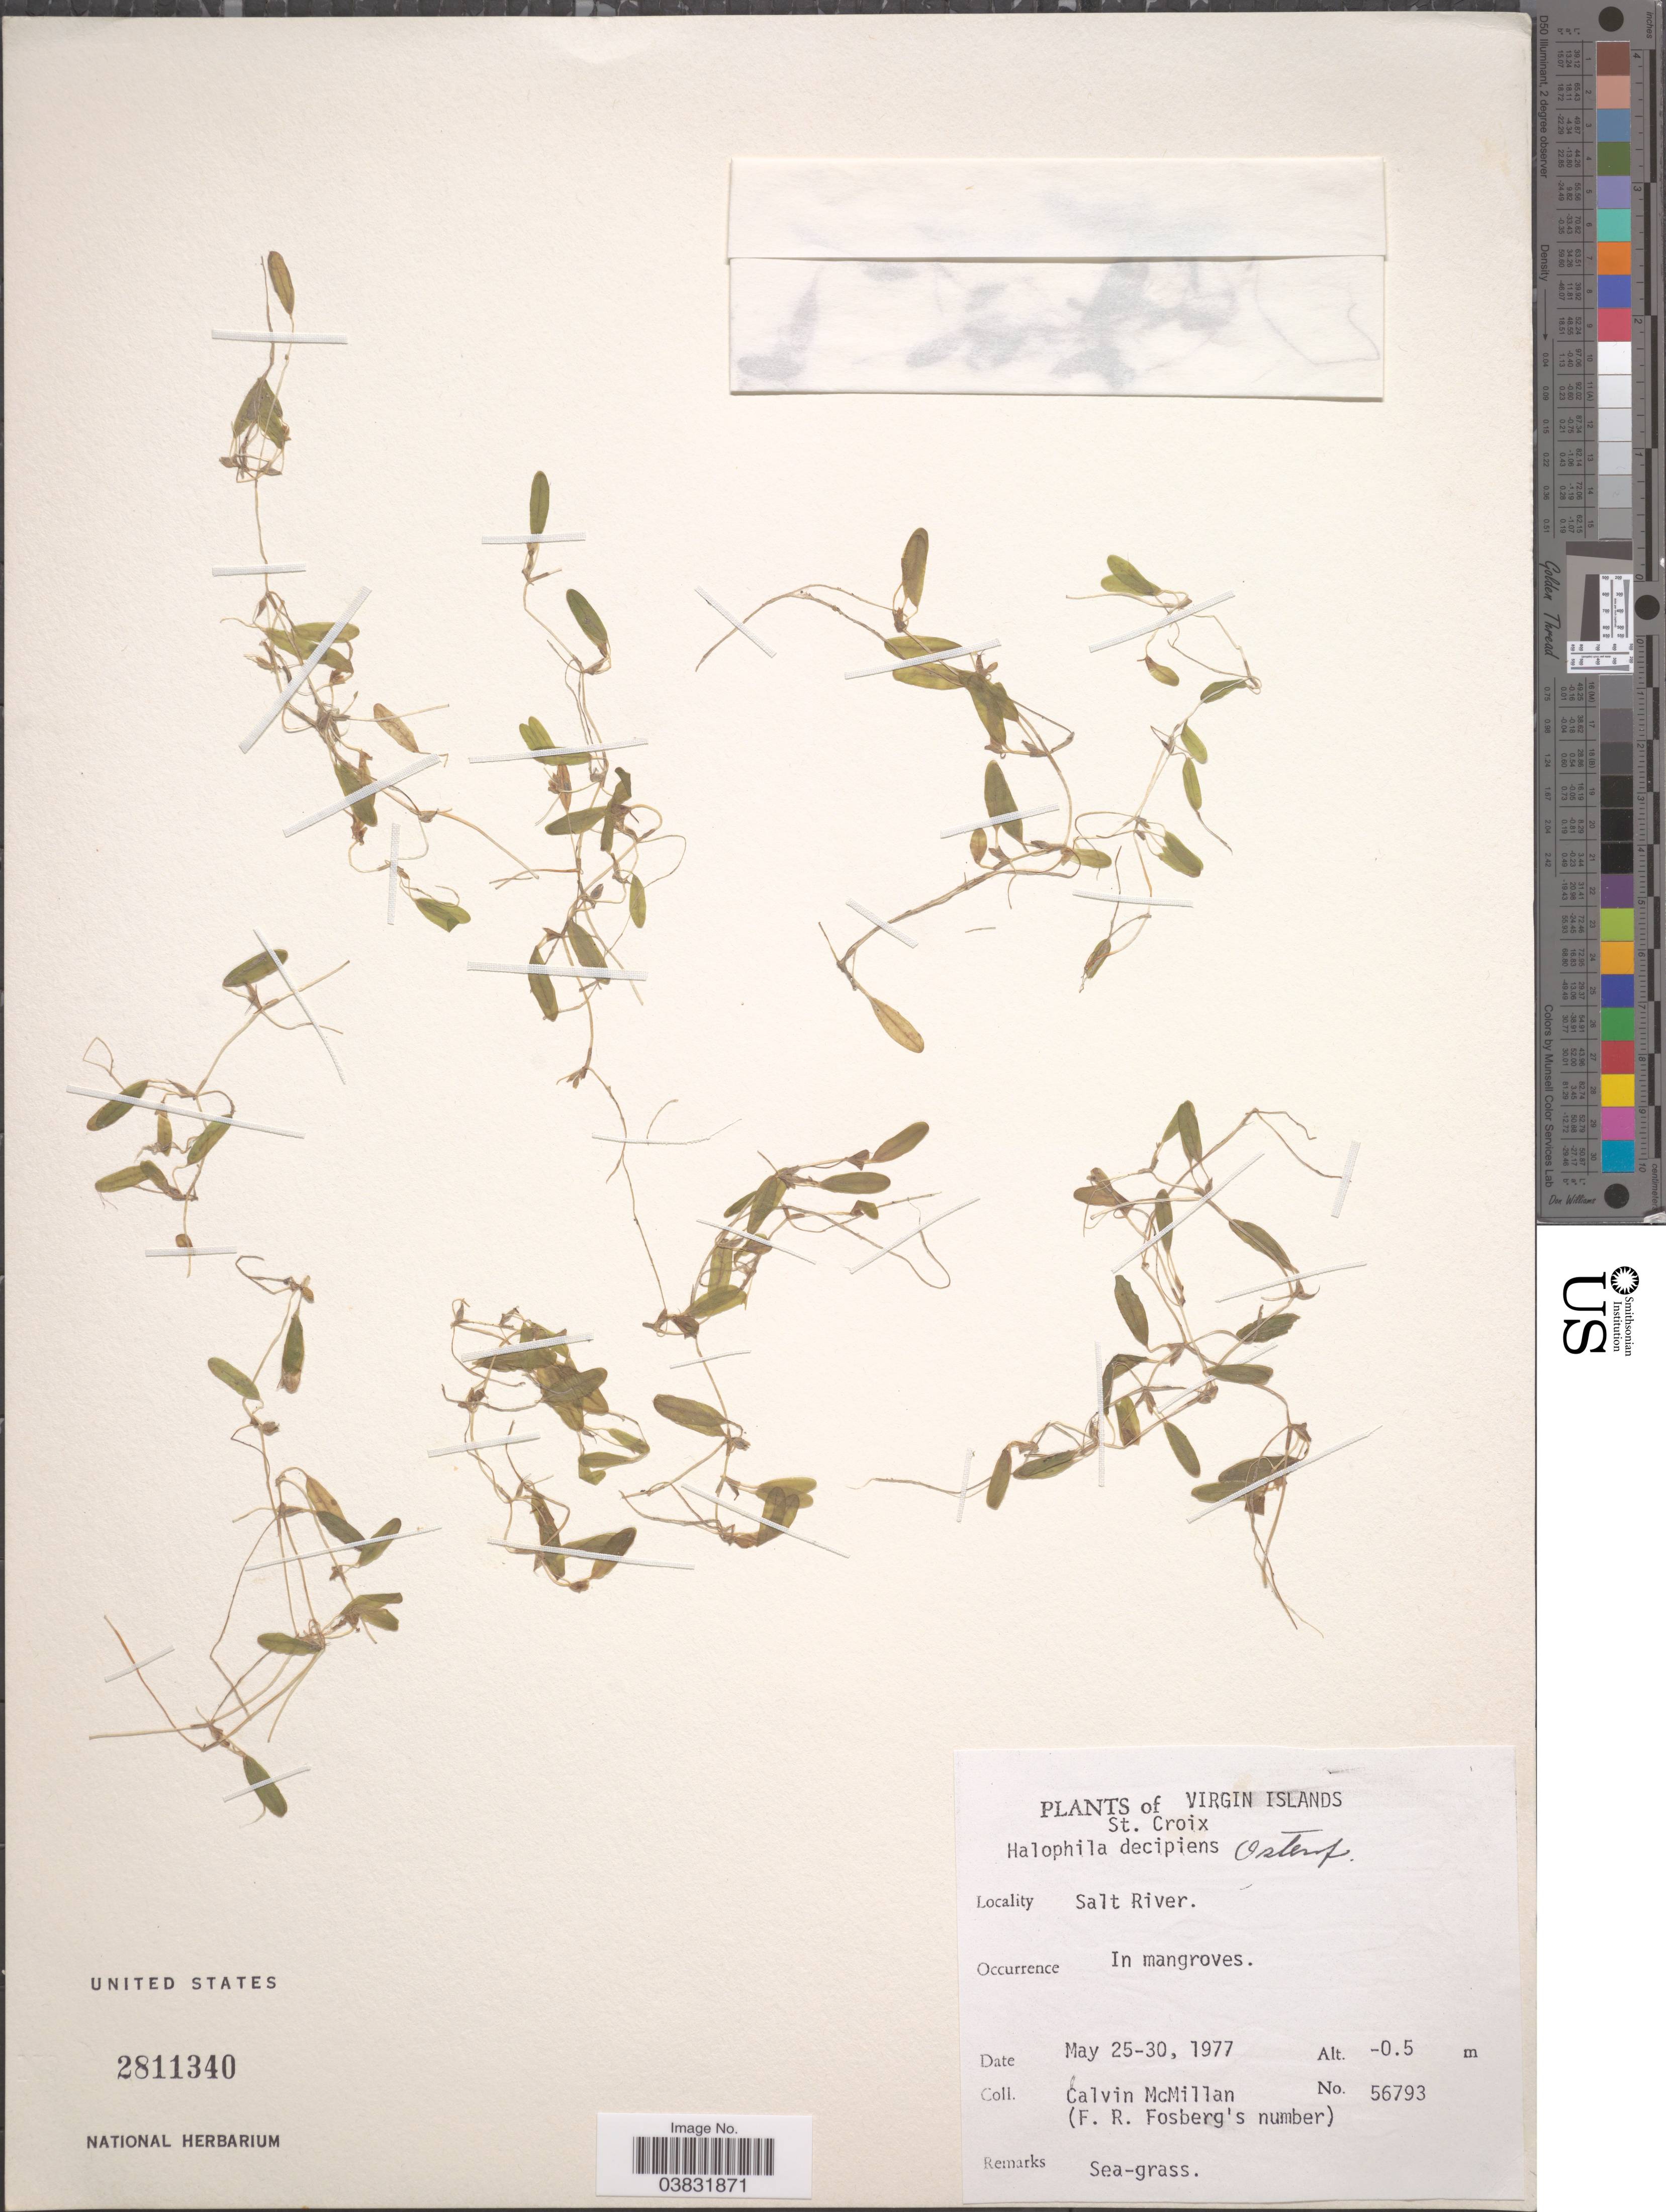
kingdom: Plantae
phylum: Tracheophyta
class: Liliopsida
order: Alismatales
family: Hydrocharitaceae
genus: Halophila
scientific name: Halophila decipiens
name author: Ostenf.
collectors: C. McMillan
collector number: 56793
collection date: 1977-05-25/1977-05-30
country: U.S. Virgin Islands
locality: Virgin Islands. St. Croix. Salt River.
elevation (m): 0.5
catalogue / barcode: US 2811340